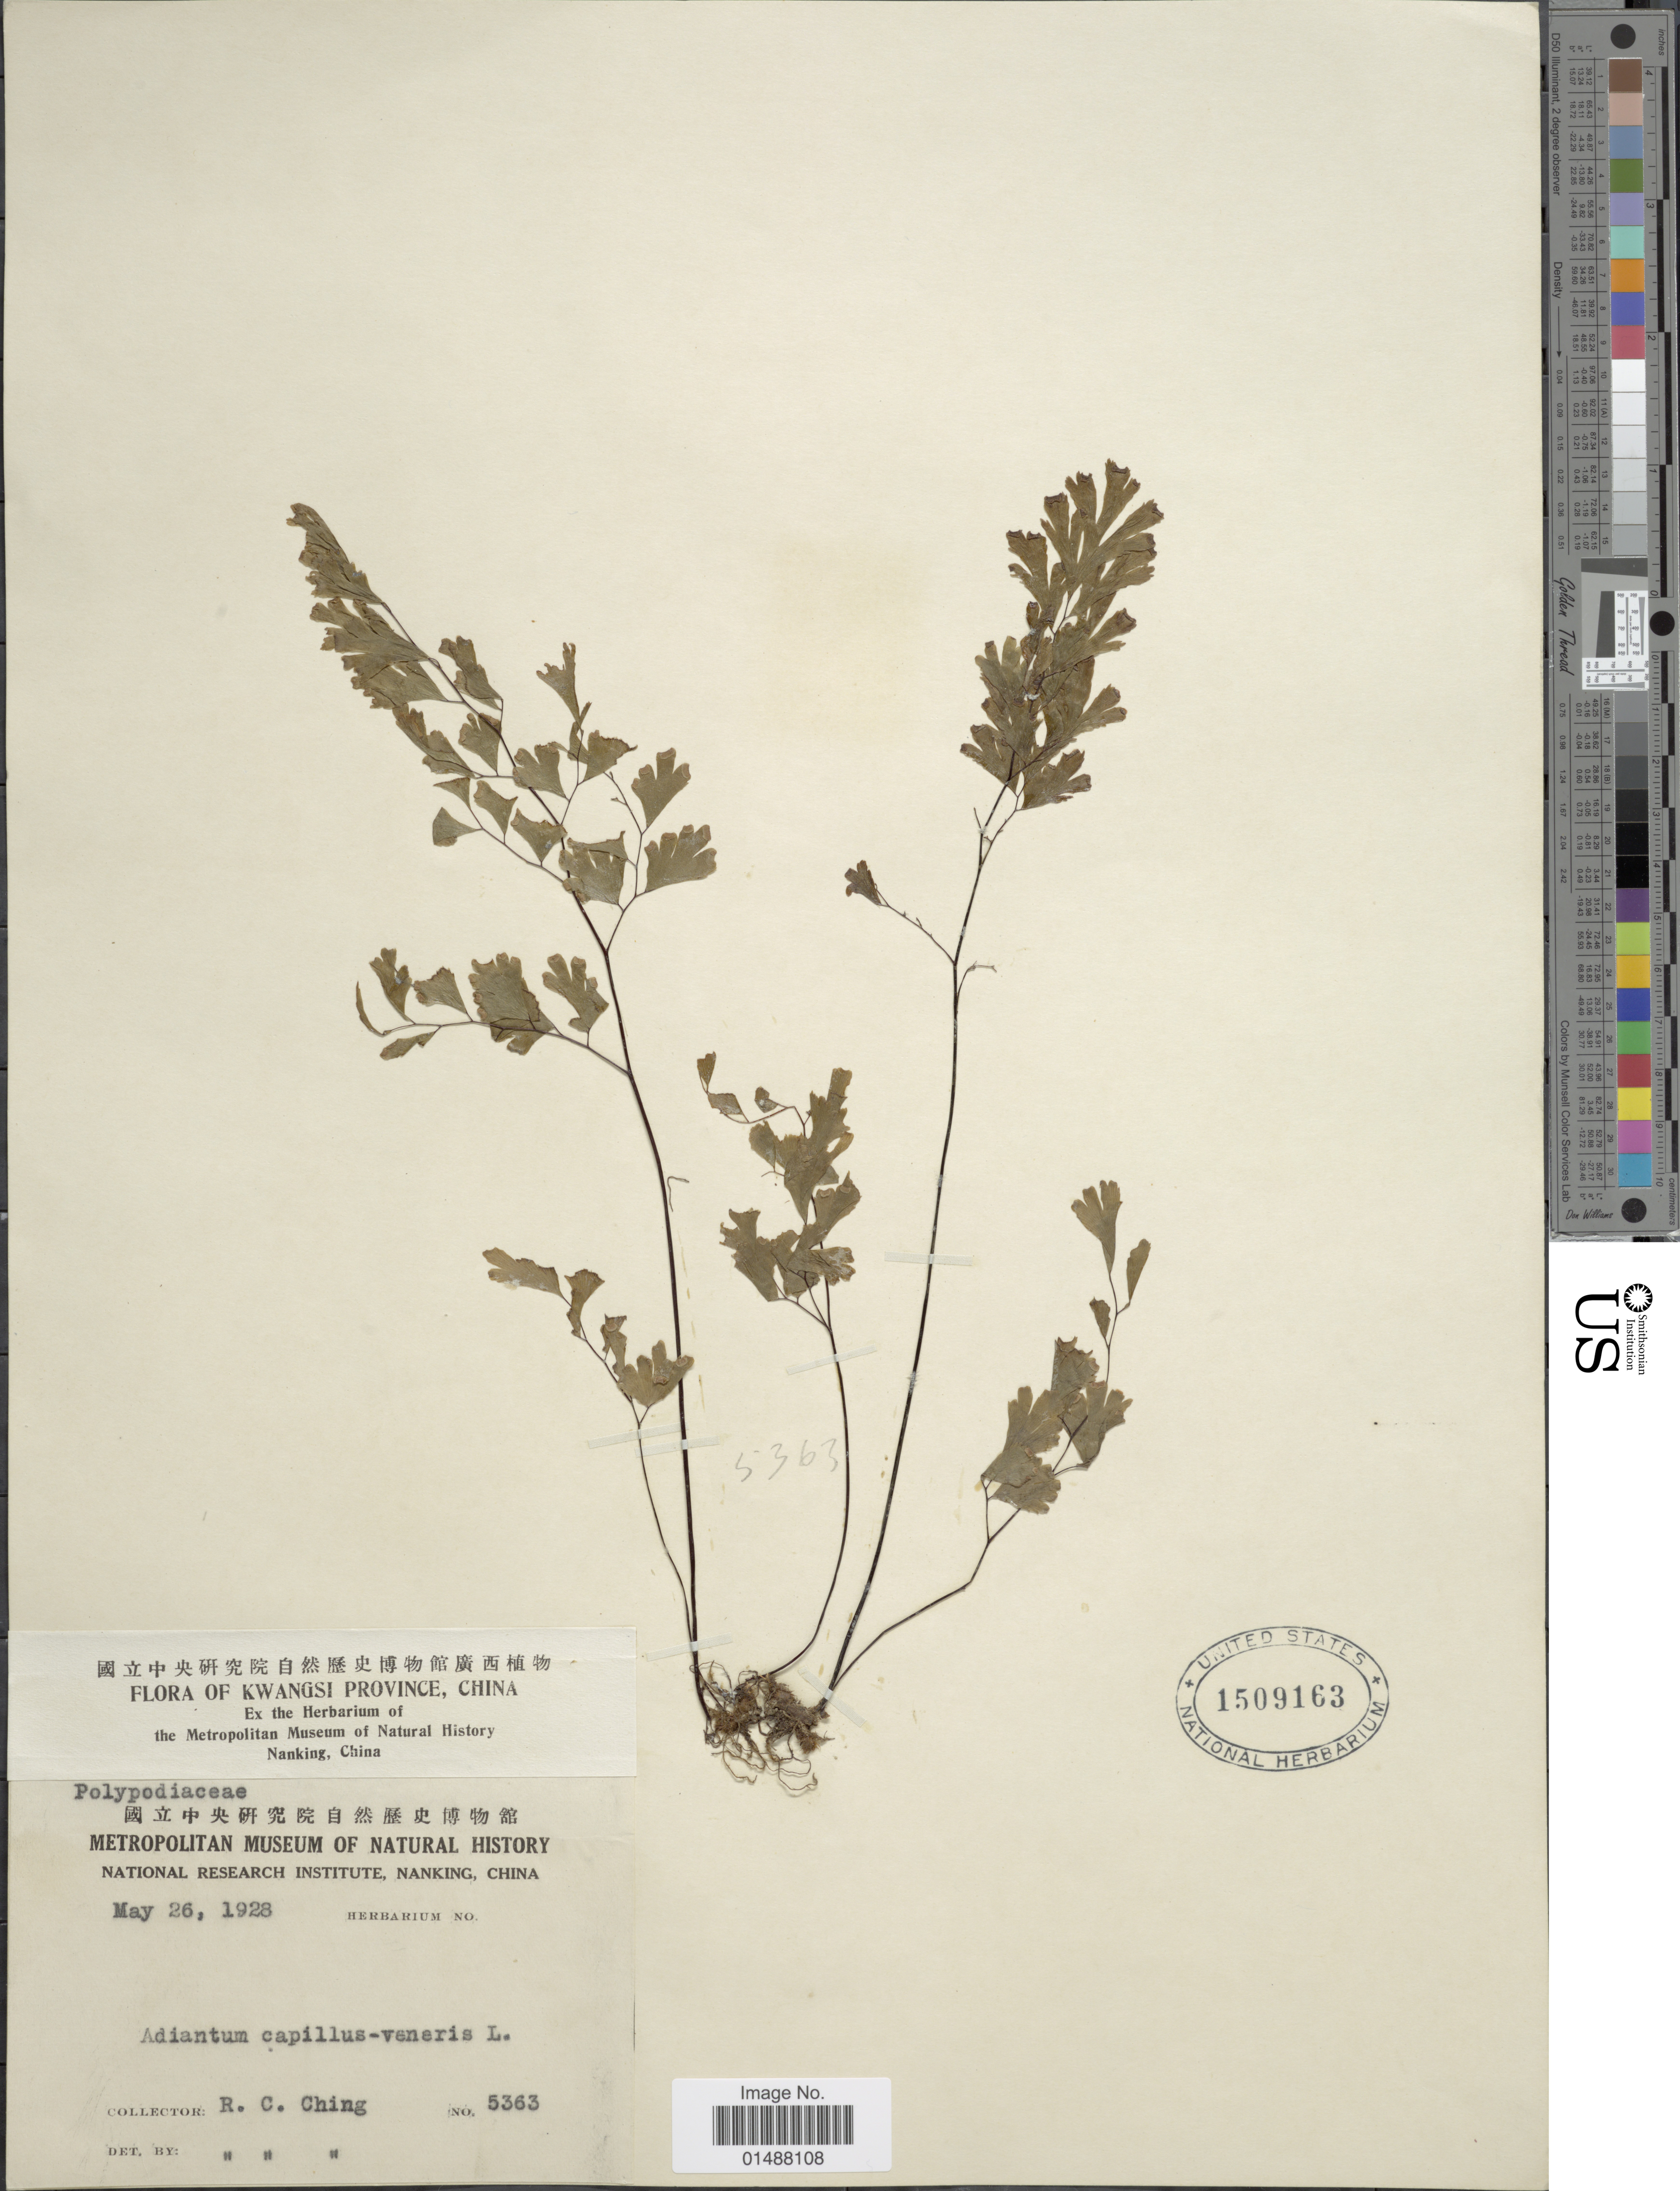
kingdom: Plantae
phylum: Tracheophyta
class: Polypodiopsida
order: Polypodiales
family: Pteridaceae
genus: Adiantum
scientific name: Adiantum capillus-veneris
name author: L.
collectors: R. C. Ching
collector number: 5363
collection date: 1928-05-26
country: China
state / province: Guangxi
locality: Kwangsi Province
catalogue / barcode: US 1509163